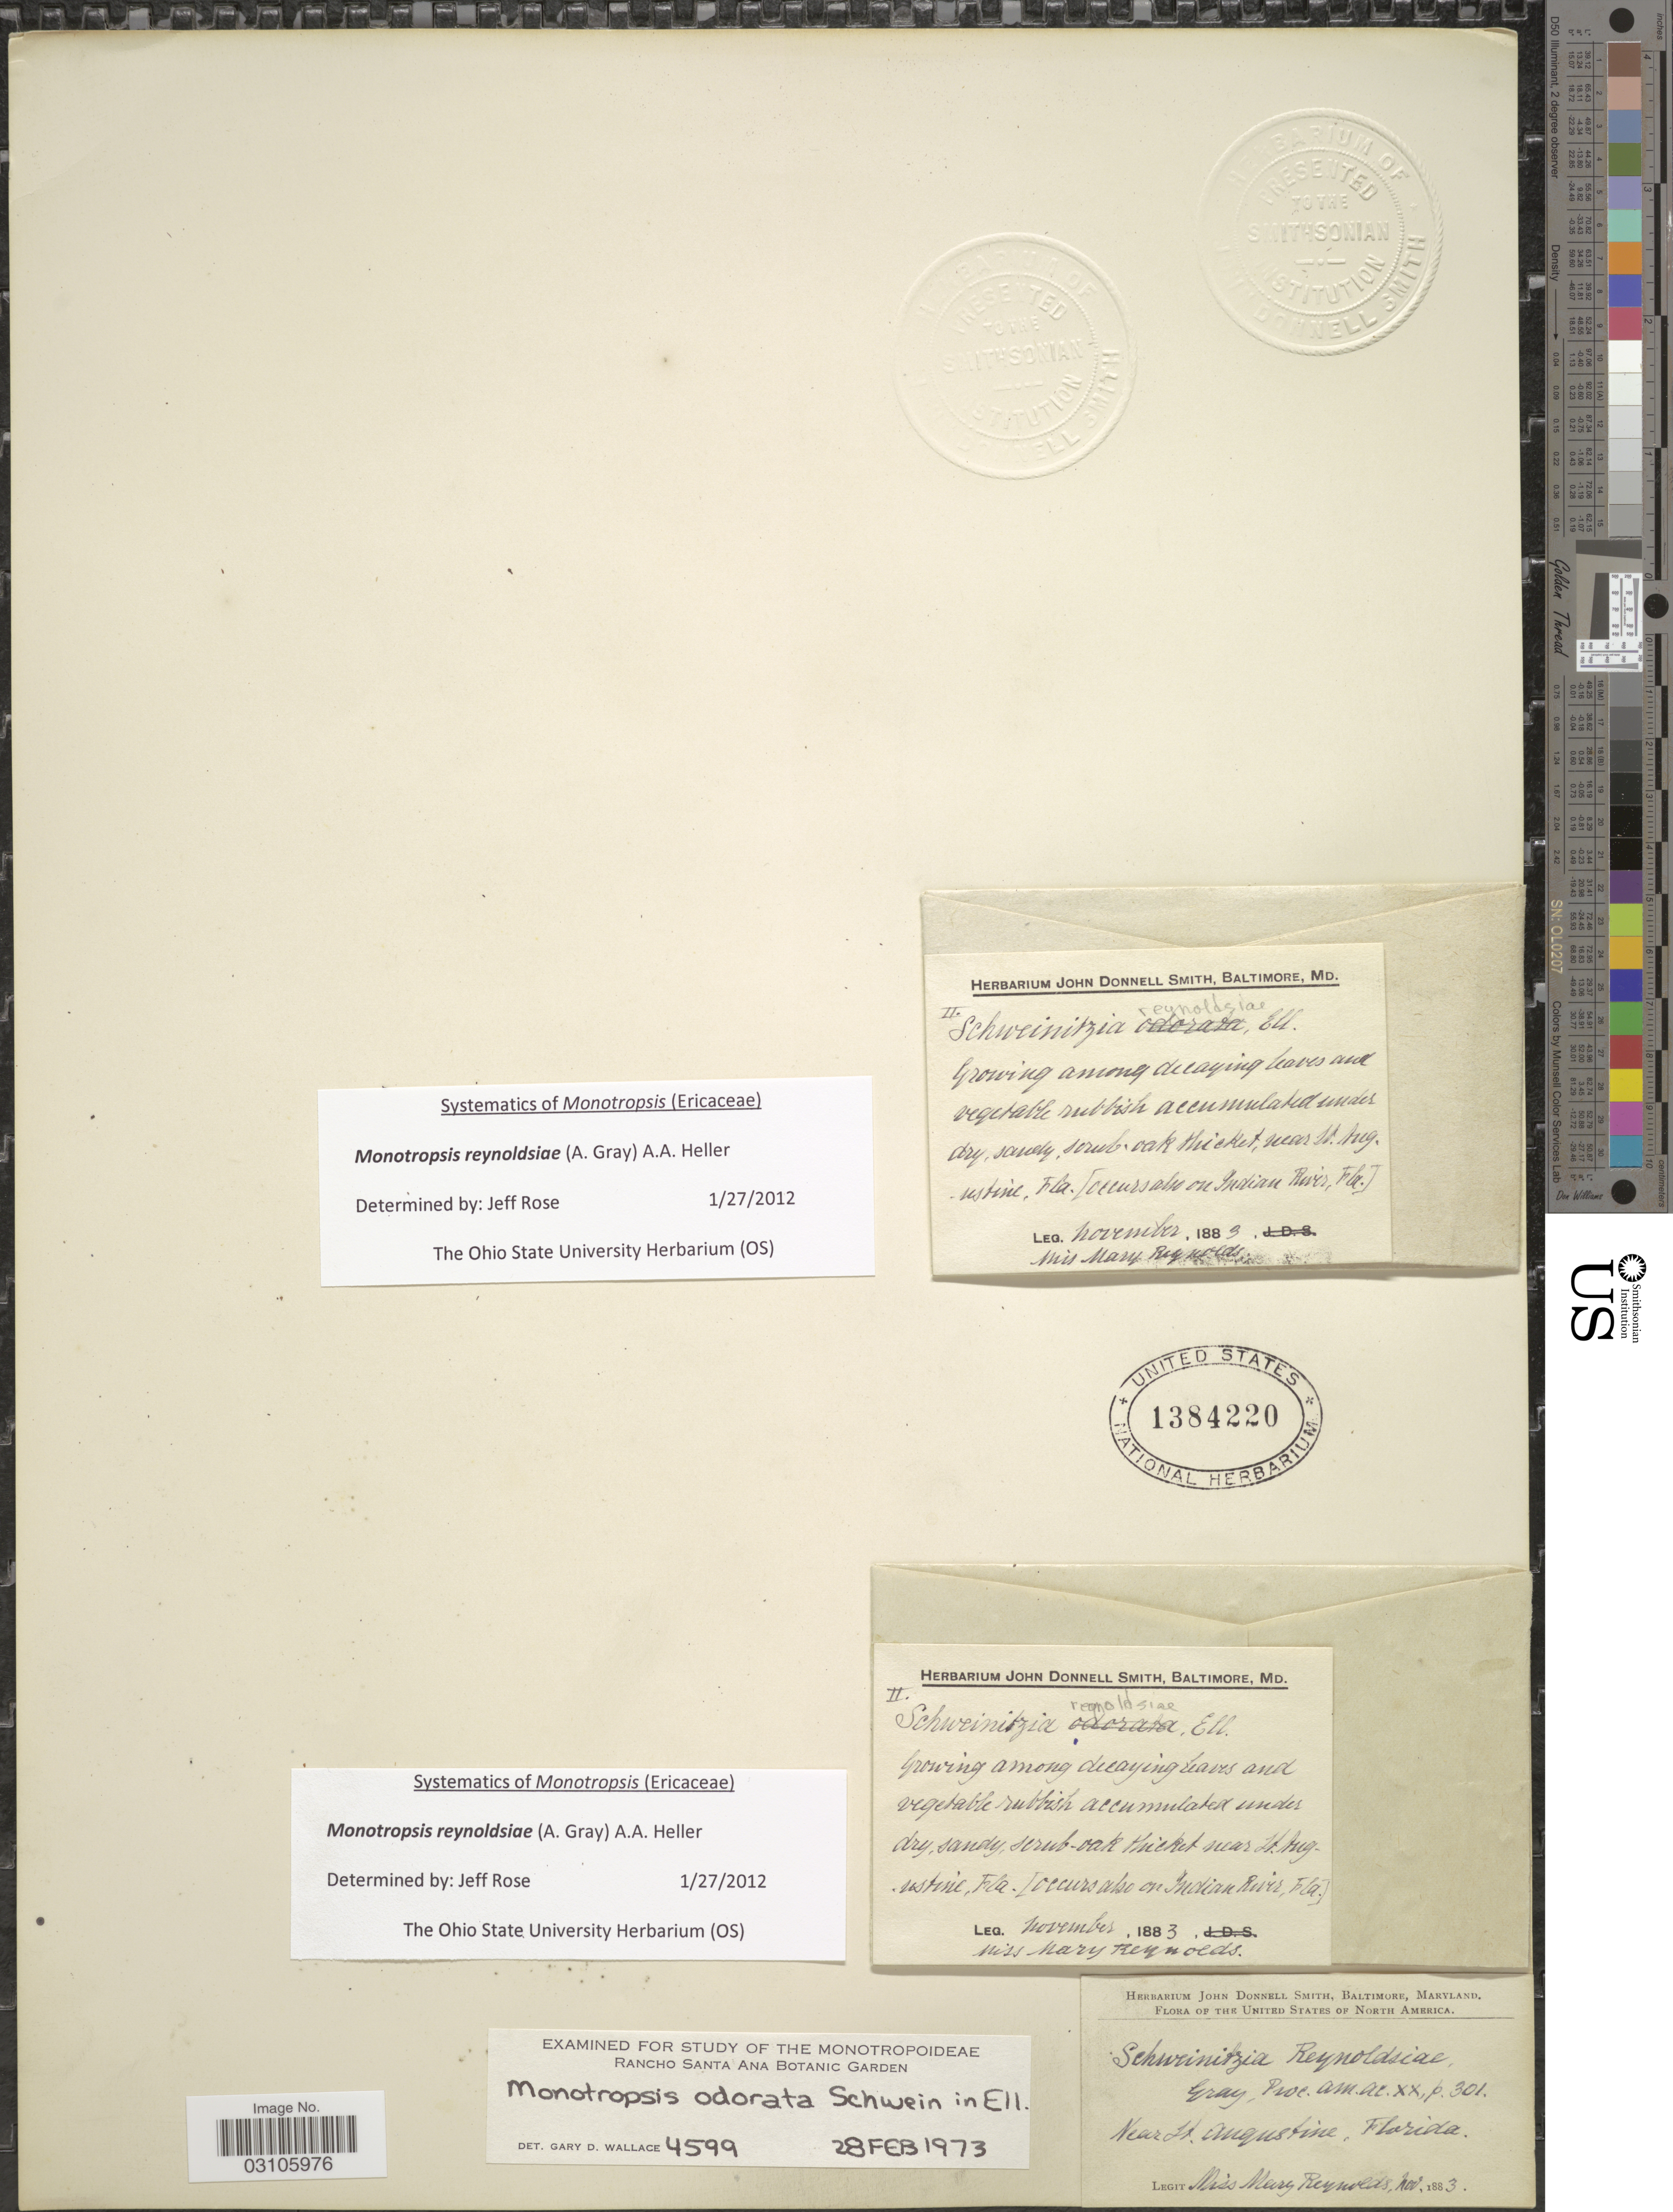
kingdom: Plantae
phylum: Tracheophyta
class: Magnoliopsida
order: Ericales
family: Ericaceae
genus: Monotropsis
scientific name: Monotropsis reynoldsiae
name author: (A. Gray) A. Heller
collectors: M. Reynolds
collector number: II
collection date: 1883-11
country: United States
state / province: Florida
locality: Near St. Augustine, Fla. Indian River, Fla.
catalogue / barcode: US 1384220